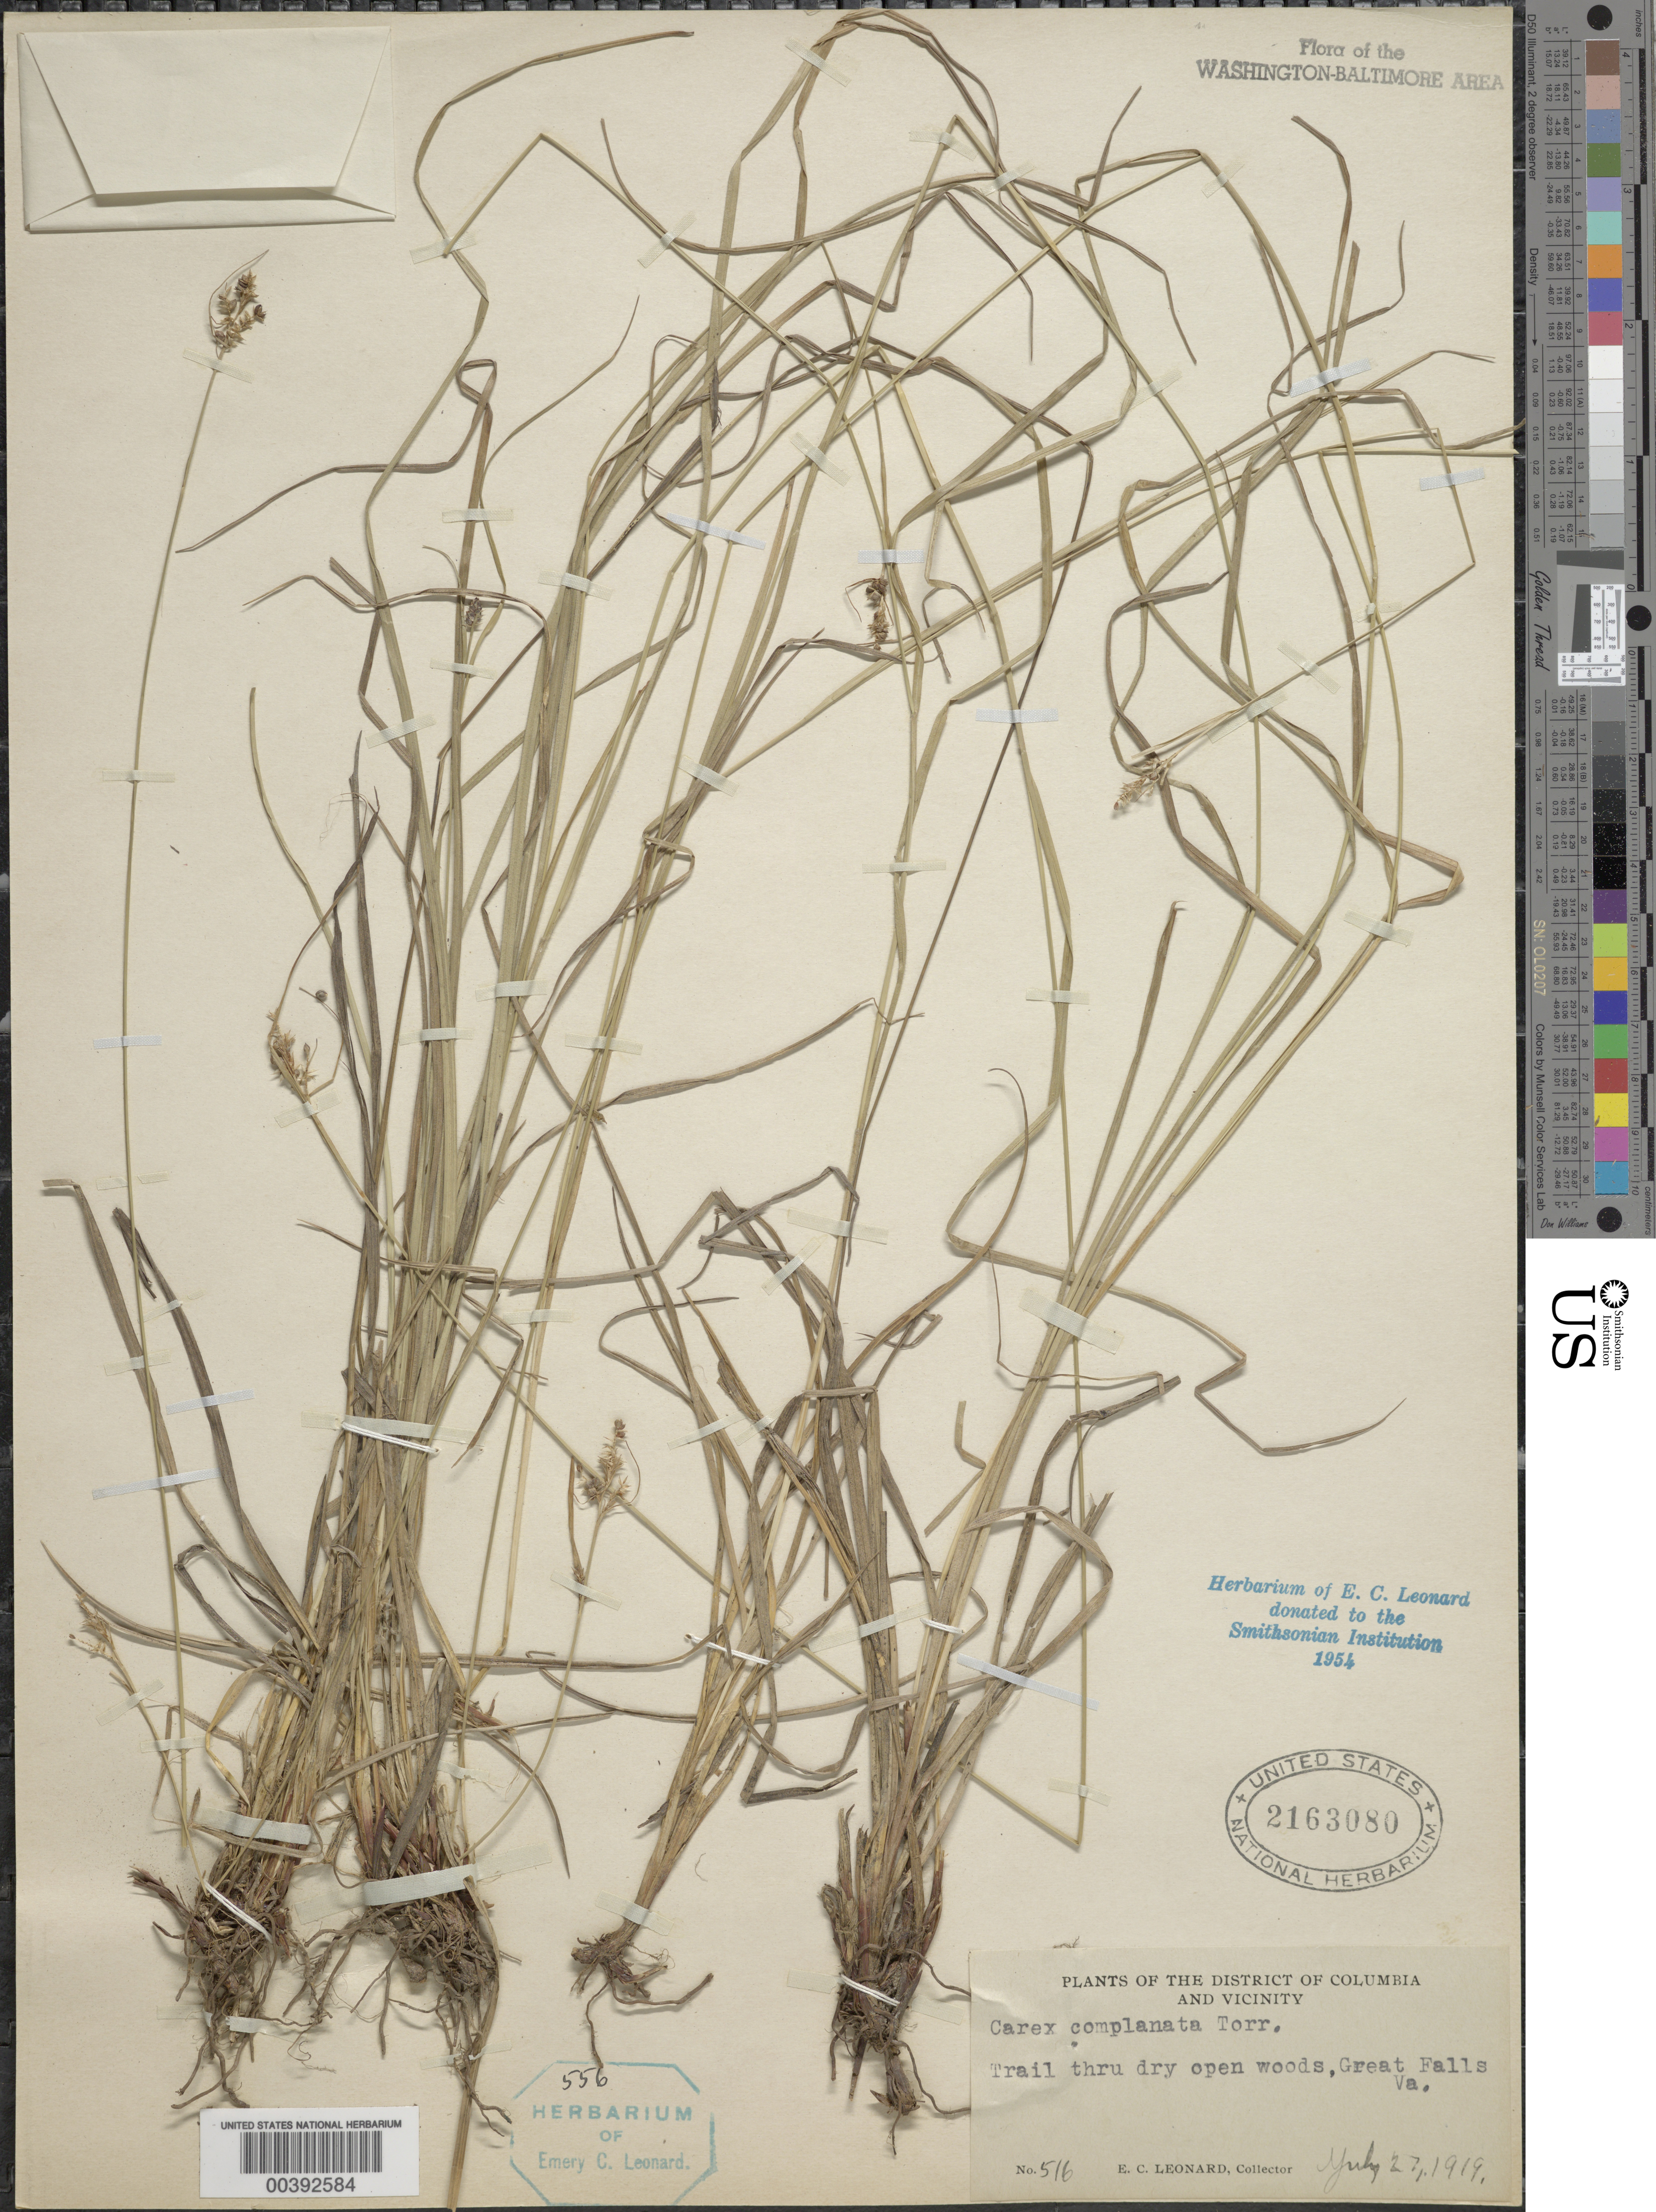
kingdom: Plantae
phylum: Tracheophyta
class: Liliopsida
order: Poales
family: Cyperaceae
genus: Carex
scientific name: Carex complanata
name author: Torr. & Hook.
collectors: E. C. Leonard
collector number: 516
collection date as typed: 27 Jul 1919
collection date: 1919-07-27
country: United States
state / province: Virginia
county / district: Fairfax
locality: Great Falls C. & O. Canal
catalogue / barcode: US 2163080